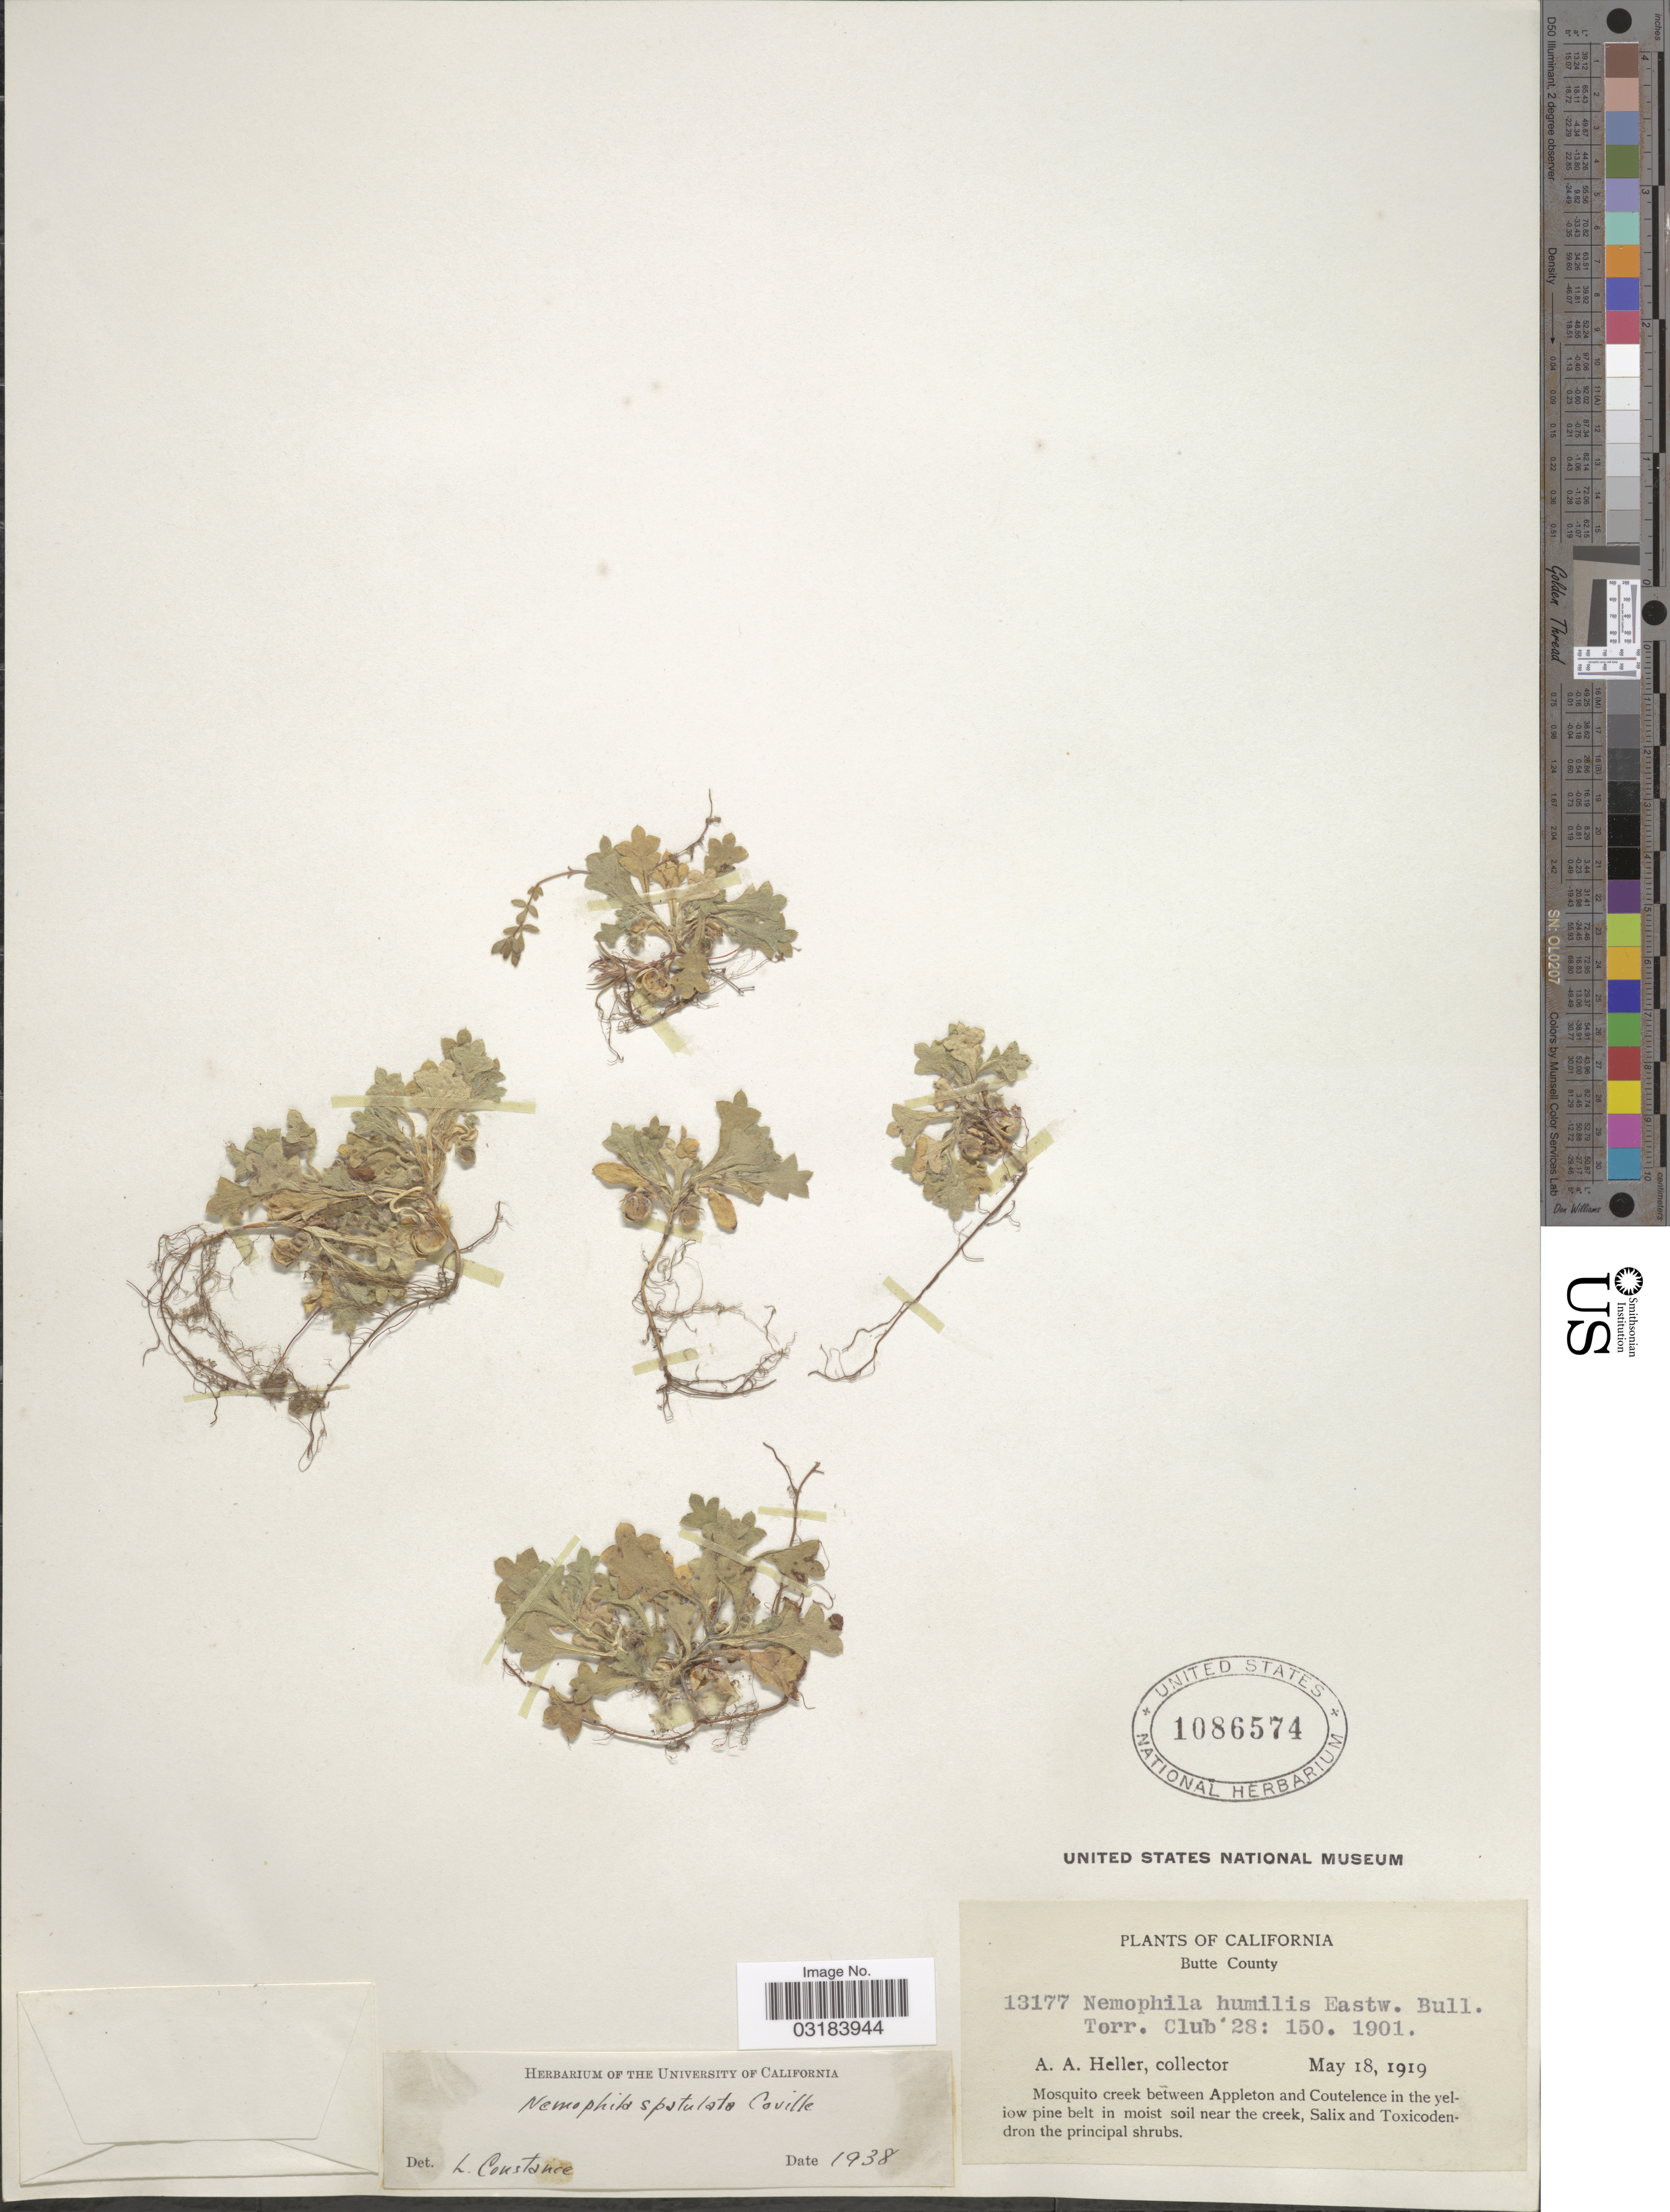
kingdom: Plantae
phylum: Tracheophyta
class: Magnoliopsida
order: Boraginales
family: Hydrophyllaceae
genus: Nemophila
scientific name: Nemophila spatulata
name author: Coville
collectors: A. A. Heller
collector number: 13177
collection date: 1919-05-18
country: United States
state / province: California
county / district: Butte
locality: Butte County, Mosquito creek between Appleton and Coutelence in the yeliow pine belt in moist soil near the creek.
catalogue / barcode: US 1086574